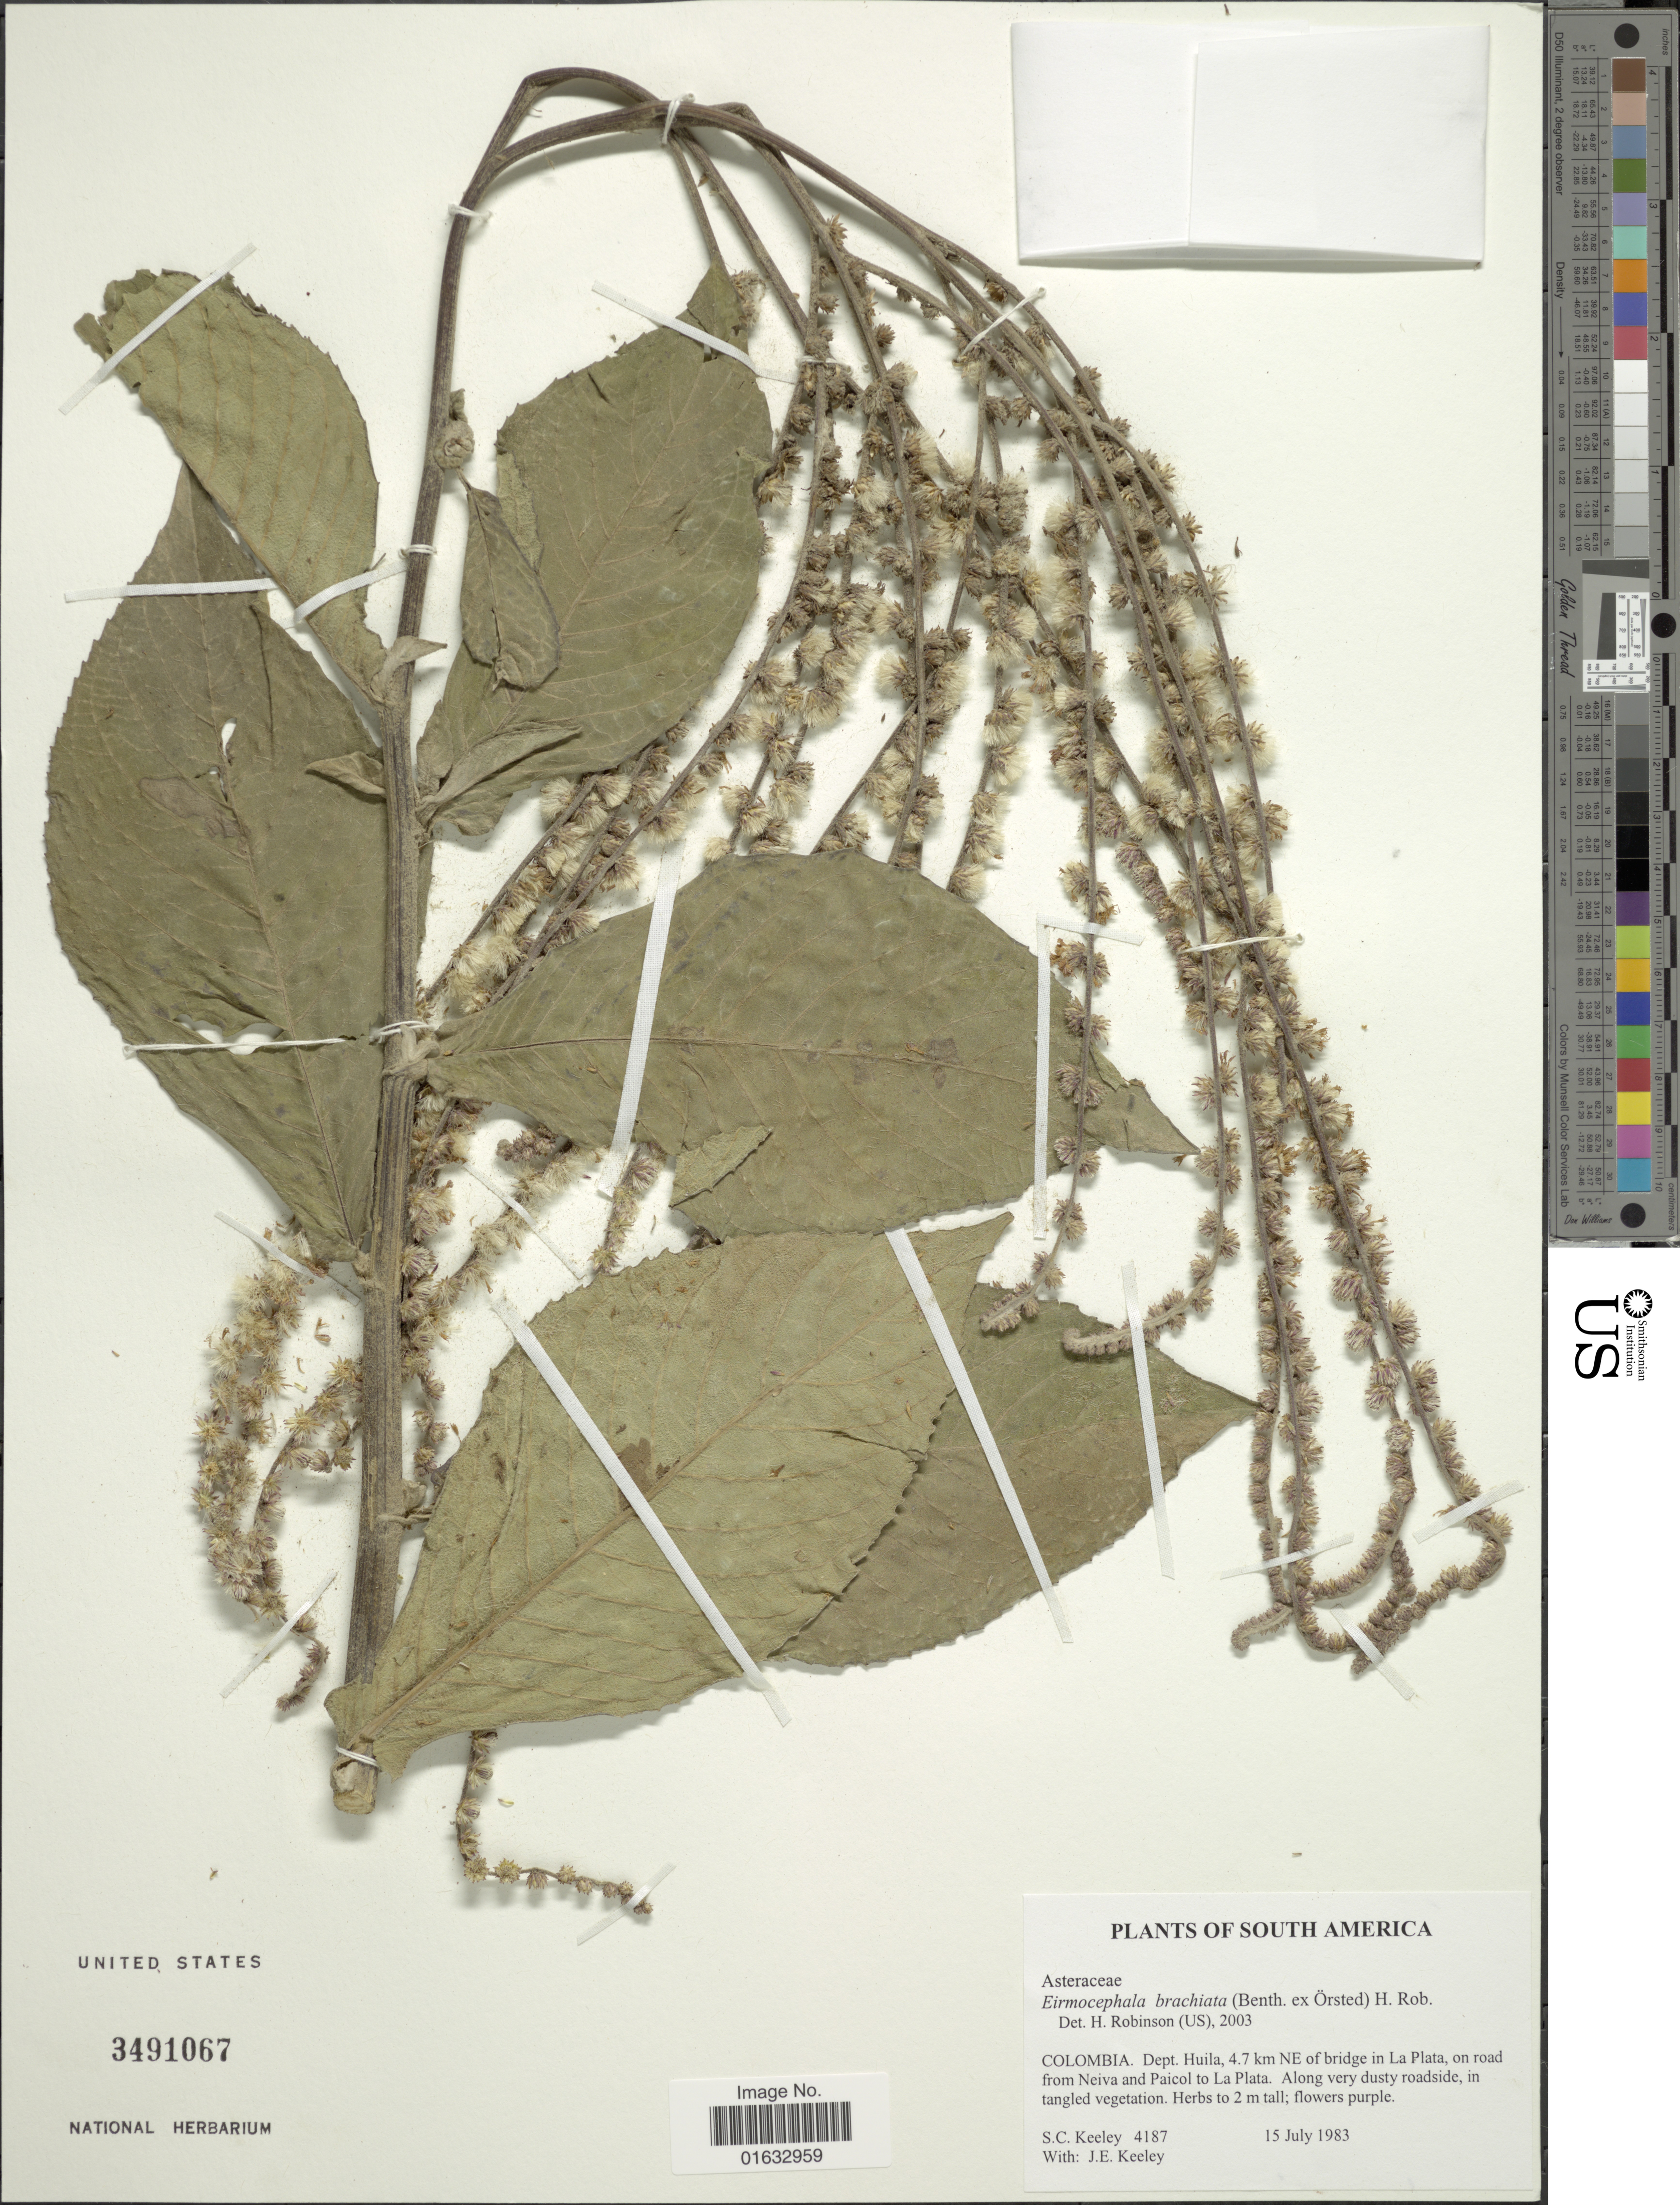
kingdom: Plantae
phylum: Tracheophyta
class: Magnoliopsida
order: Asterales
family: Asteraceae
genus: Eirmocephala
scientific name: Eirmocephala brachiata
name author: (Benth.) H. Rob.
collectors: S. C. Keeley & J. E. Keeley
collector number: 4187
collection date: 1983-07-15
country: Colombia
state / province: Huila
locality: South America, Colombia. Dept. Huila, 4.7 km NE of bridge in La Plata, on road from Neiva and Paicol to La Plata.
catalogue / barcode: US 3491067